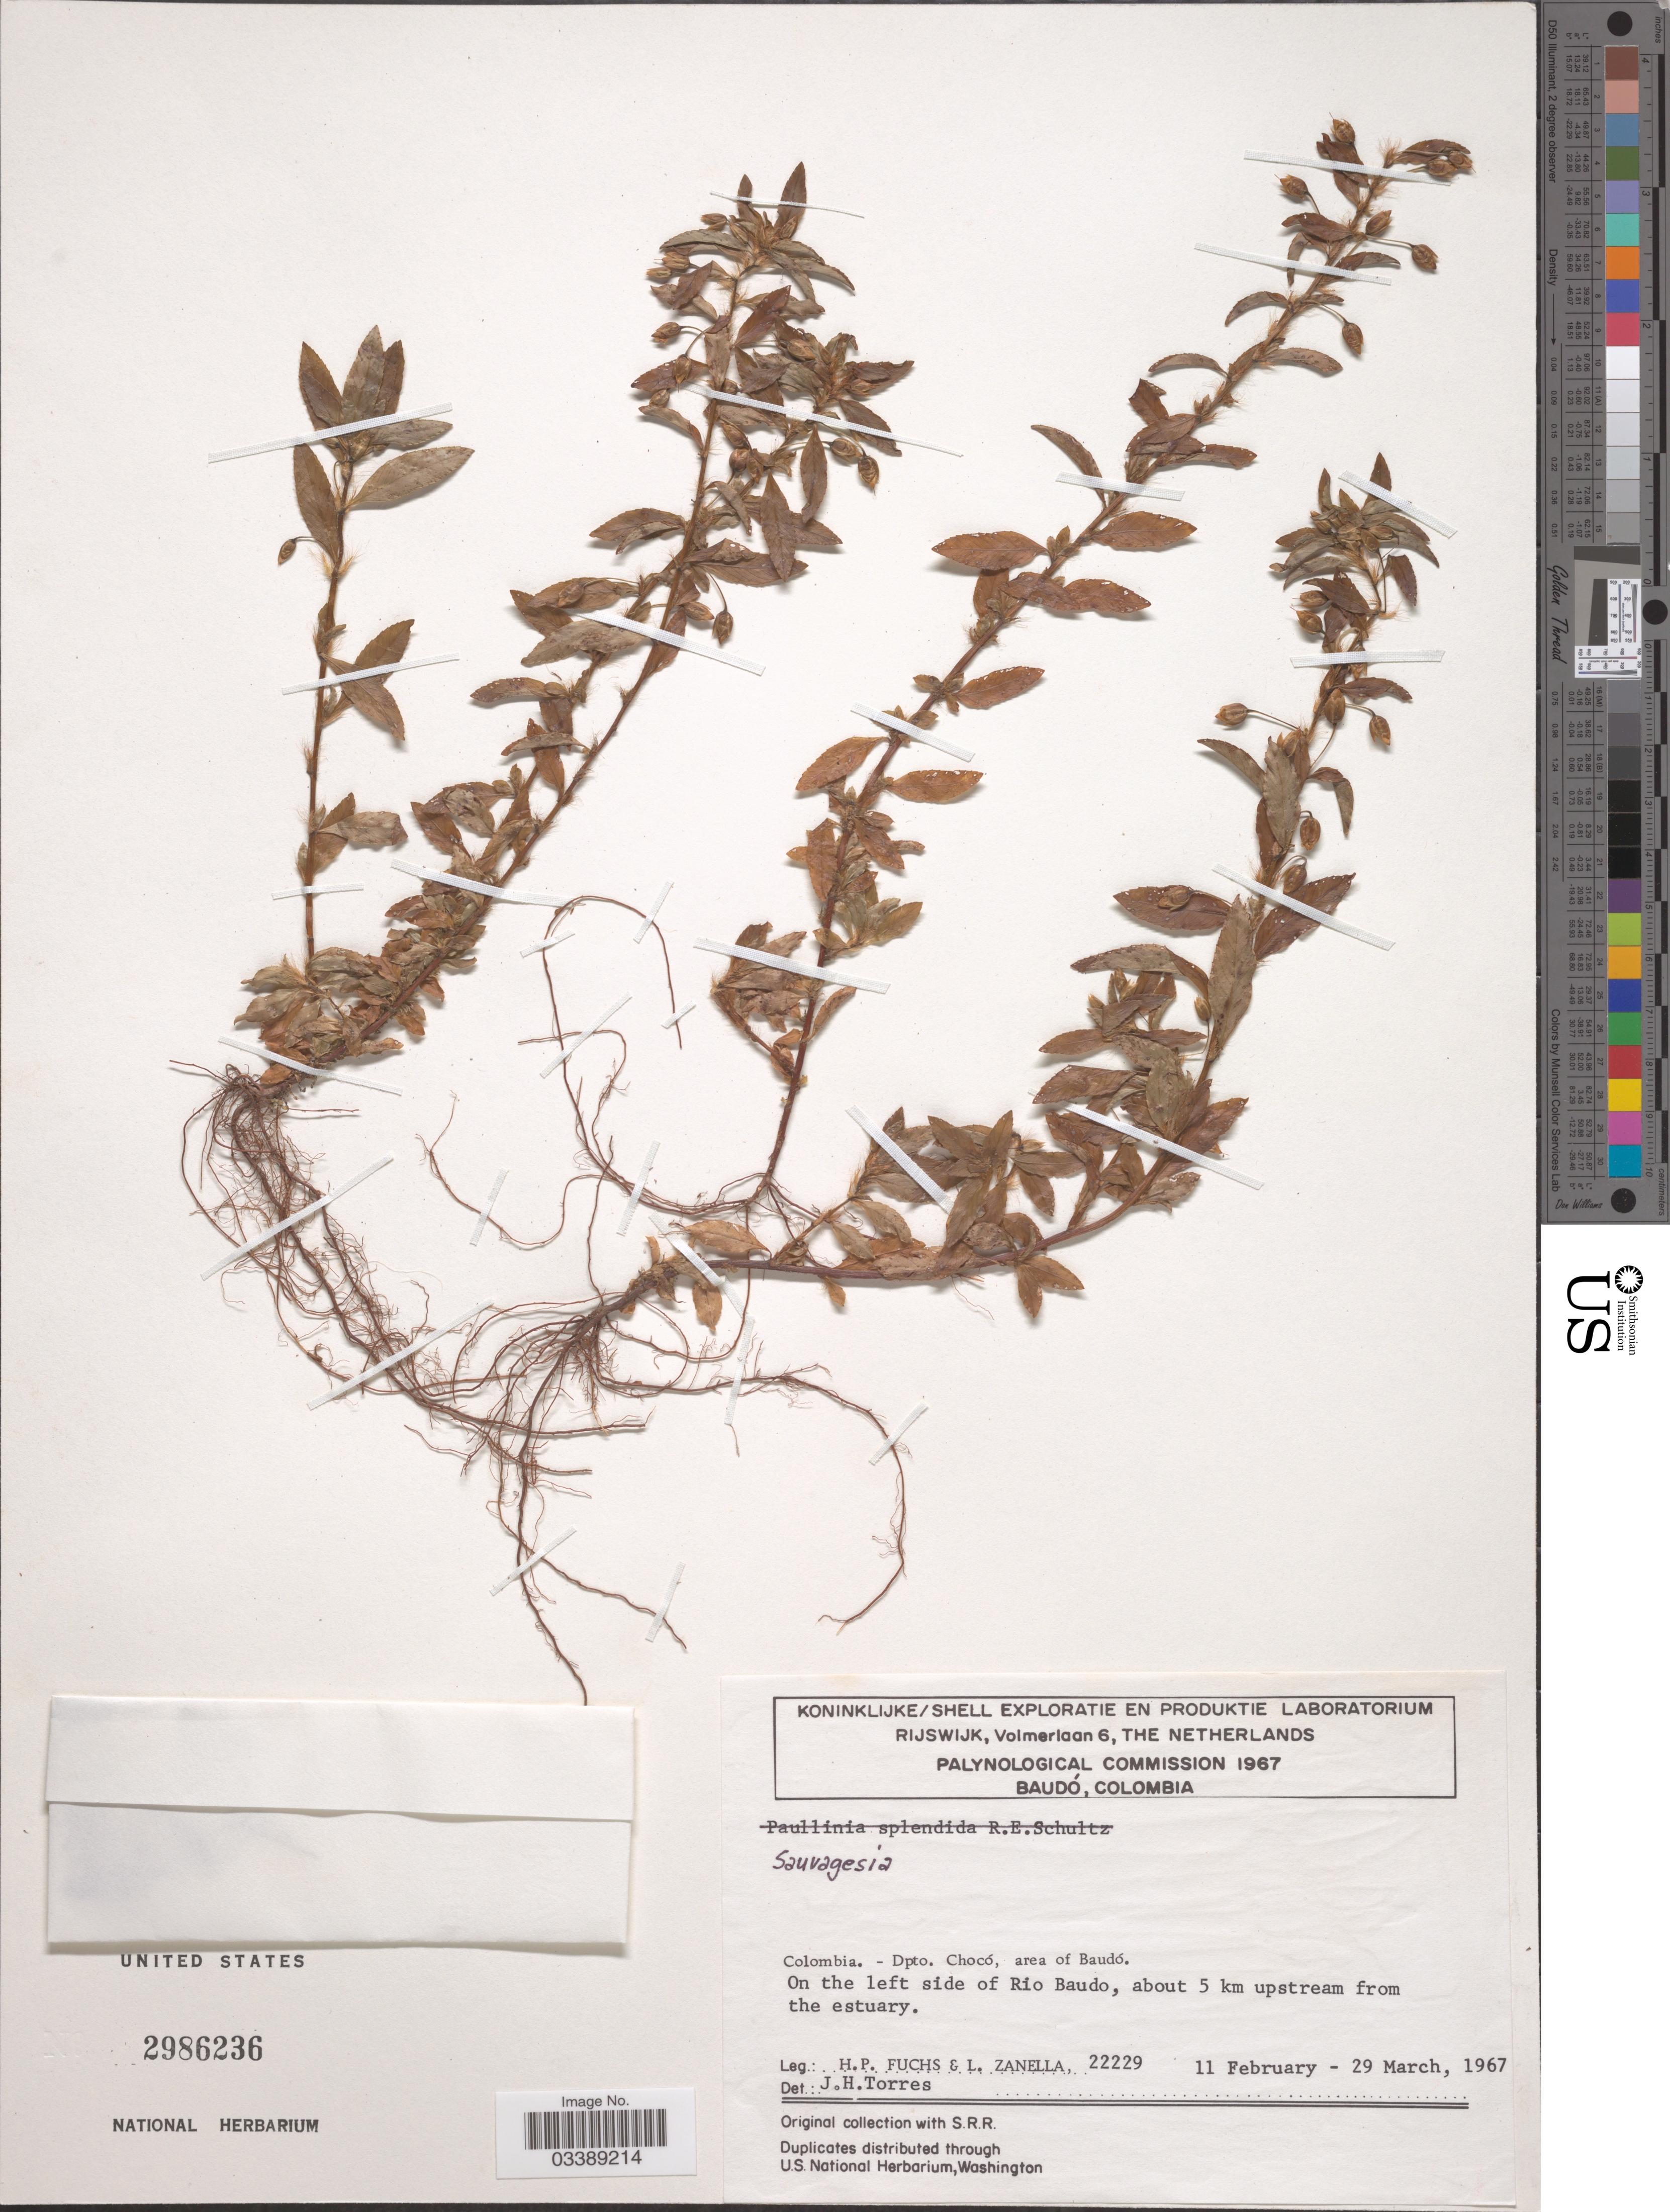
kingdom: Plantae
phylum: Tracheophyta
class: Magnoliopsida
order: Malpighiales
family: Ochnaceae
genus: Sauvagesia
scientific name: Sauvagesia sp.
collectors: H. P. Fuchs & L. Zanella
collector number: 22229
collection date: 1967-02-11/1967-03-29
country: Colombia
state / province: Chocó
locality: Dpto. Chocó, area of Baudó. On the left side of Rio Baudo, about 5 km upstream from the estuary.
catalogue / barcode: US 2986236